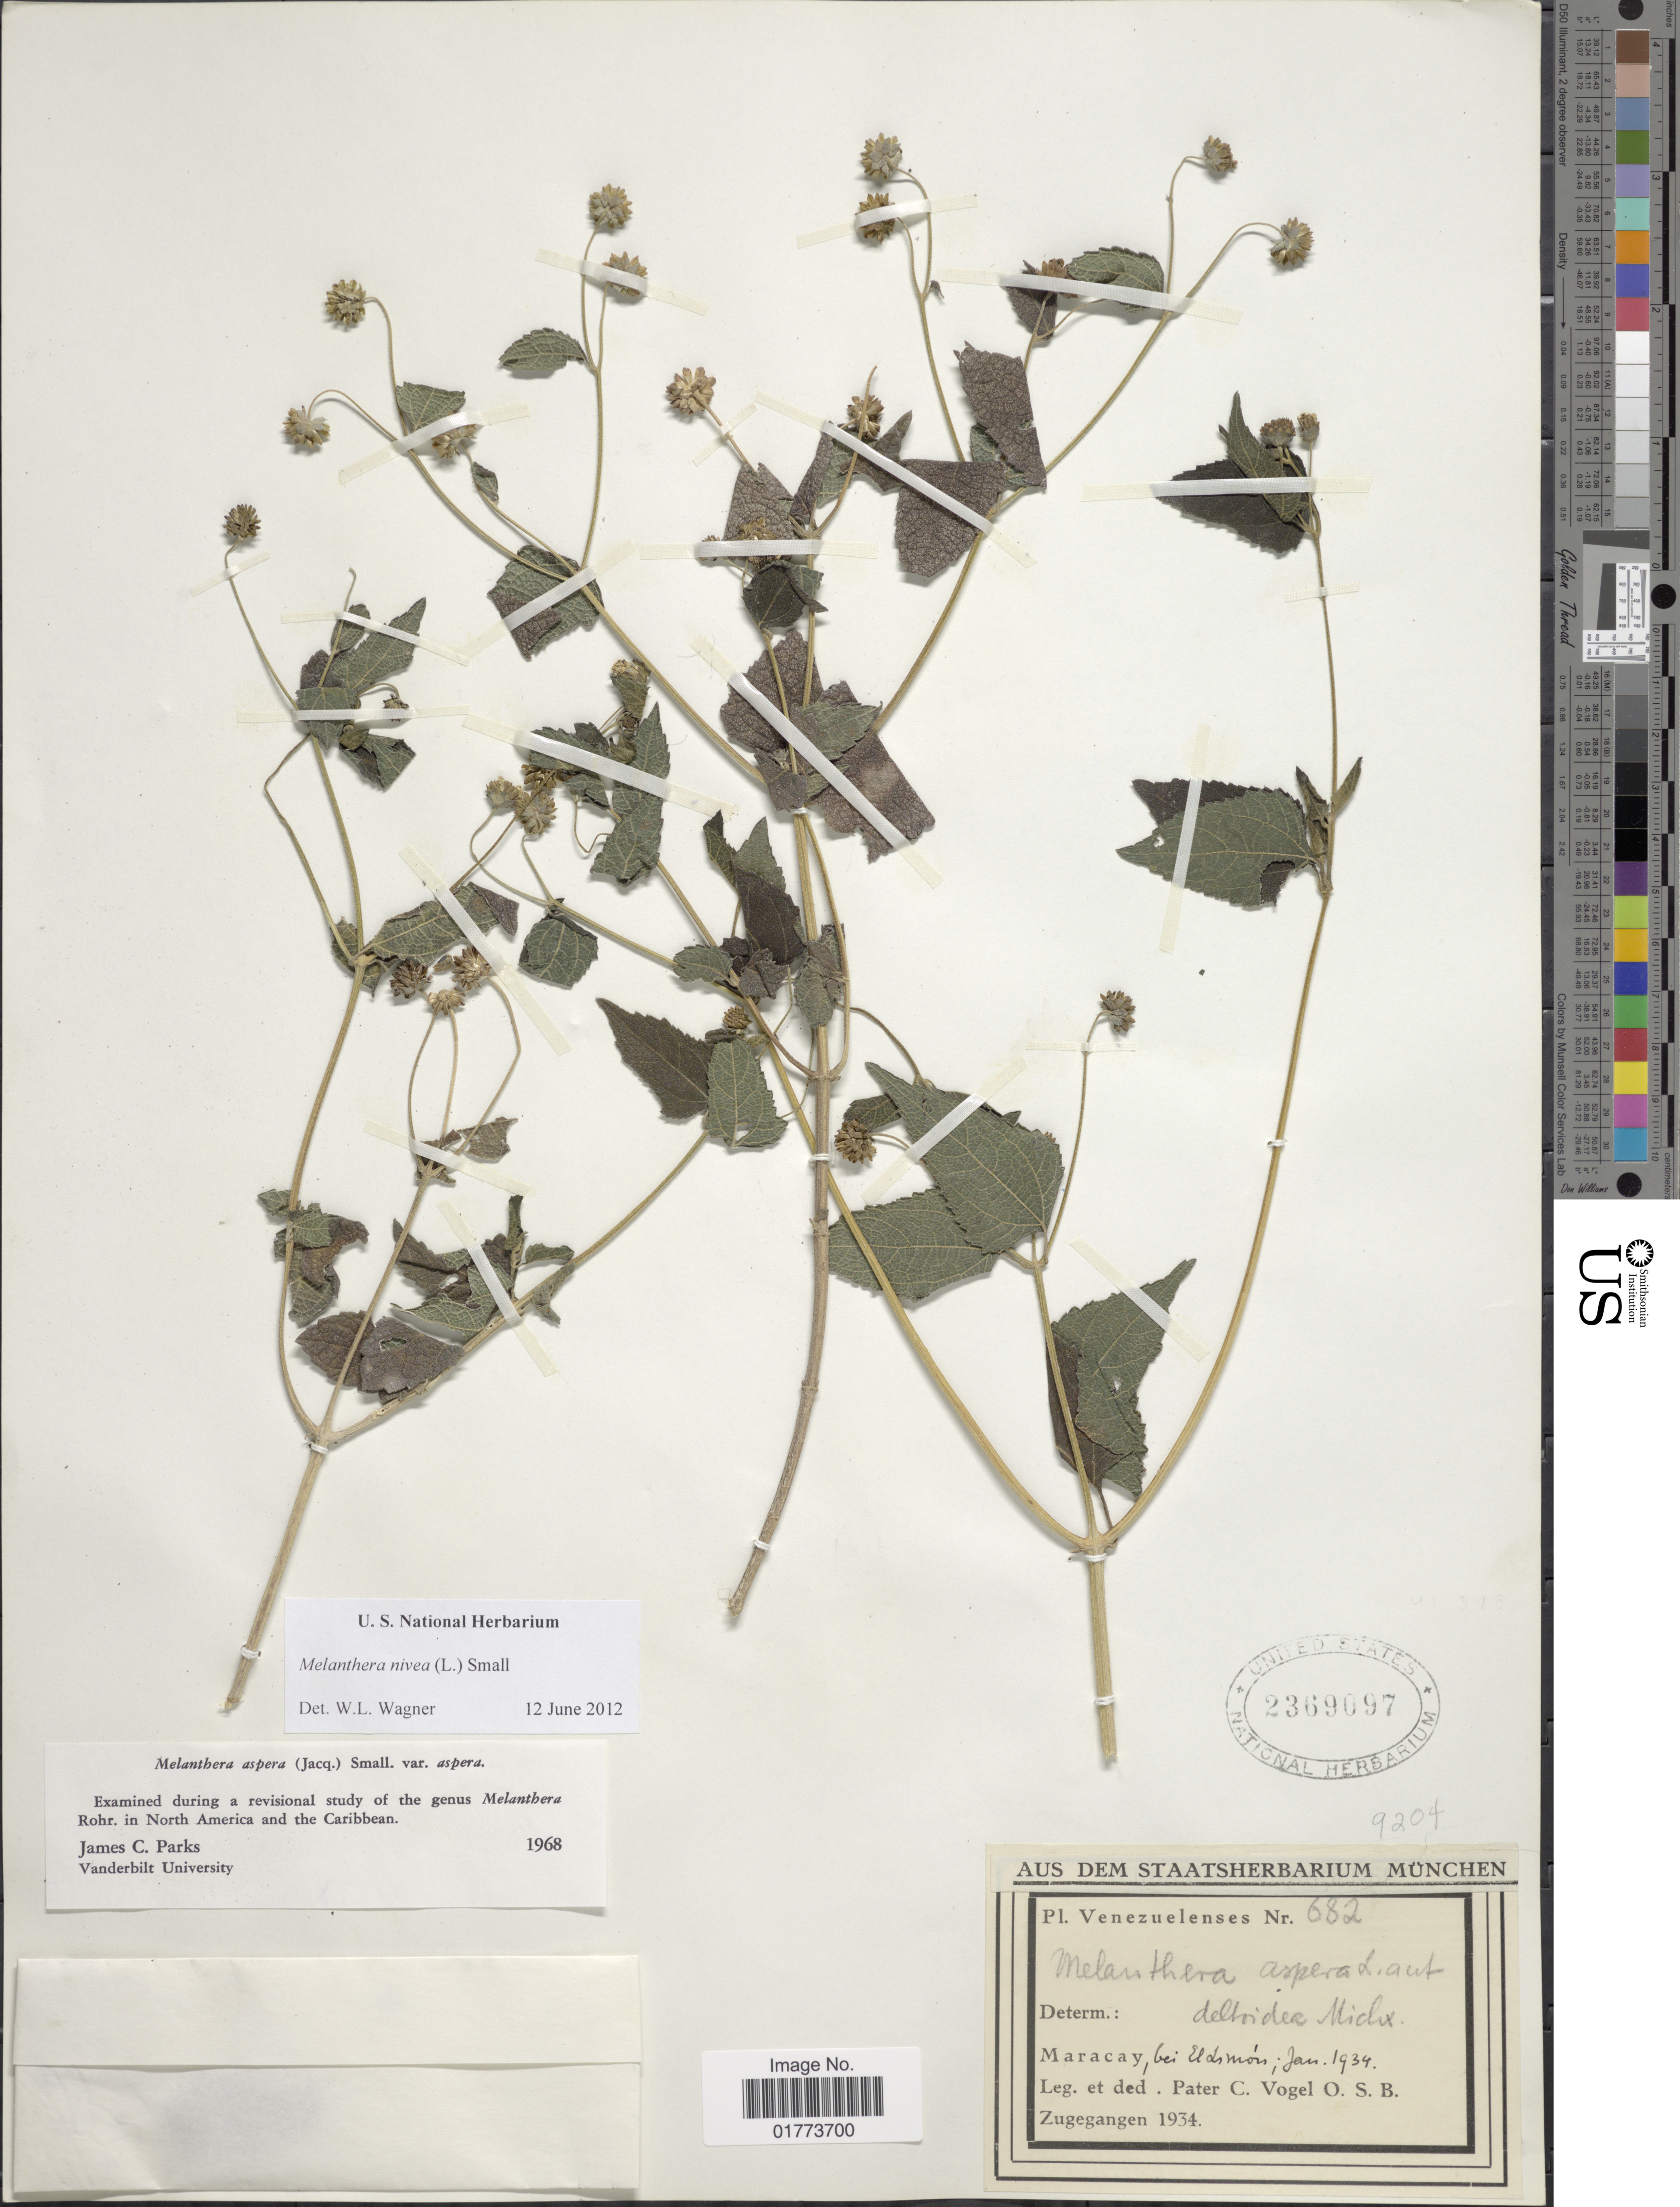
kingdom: Plantae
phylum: Tracheophyta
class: Magnoliopsida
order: Asterales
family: Asteraceae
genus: Melanthera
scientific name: Melanthera nivea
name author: (L.) Small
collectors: P. C. Vogl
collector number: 682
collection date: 1934-01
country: Venezuela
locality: Maracay, bei El Limon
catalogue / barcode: US 2369097